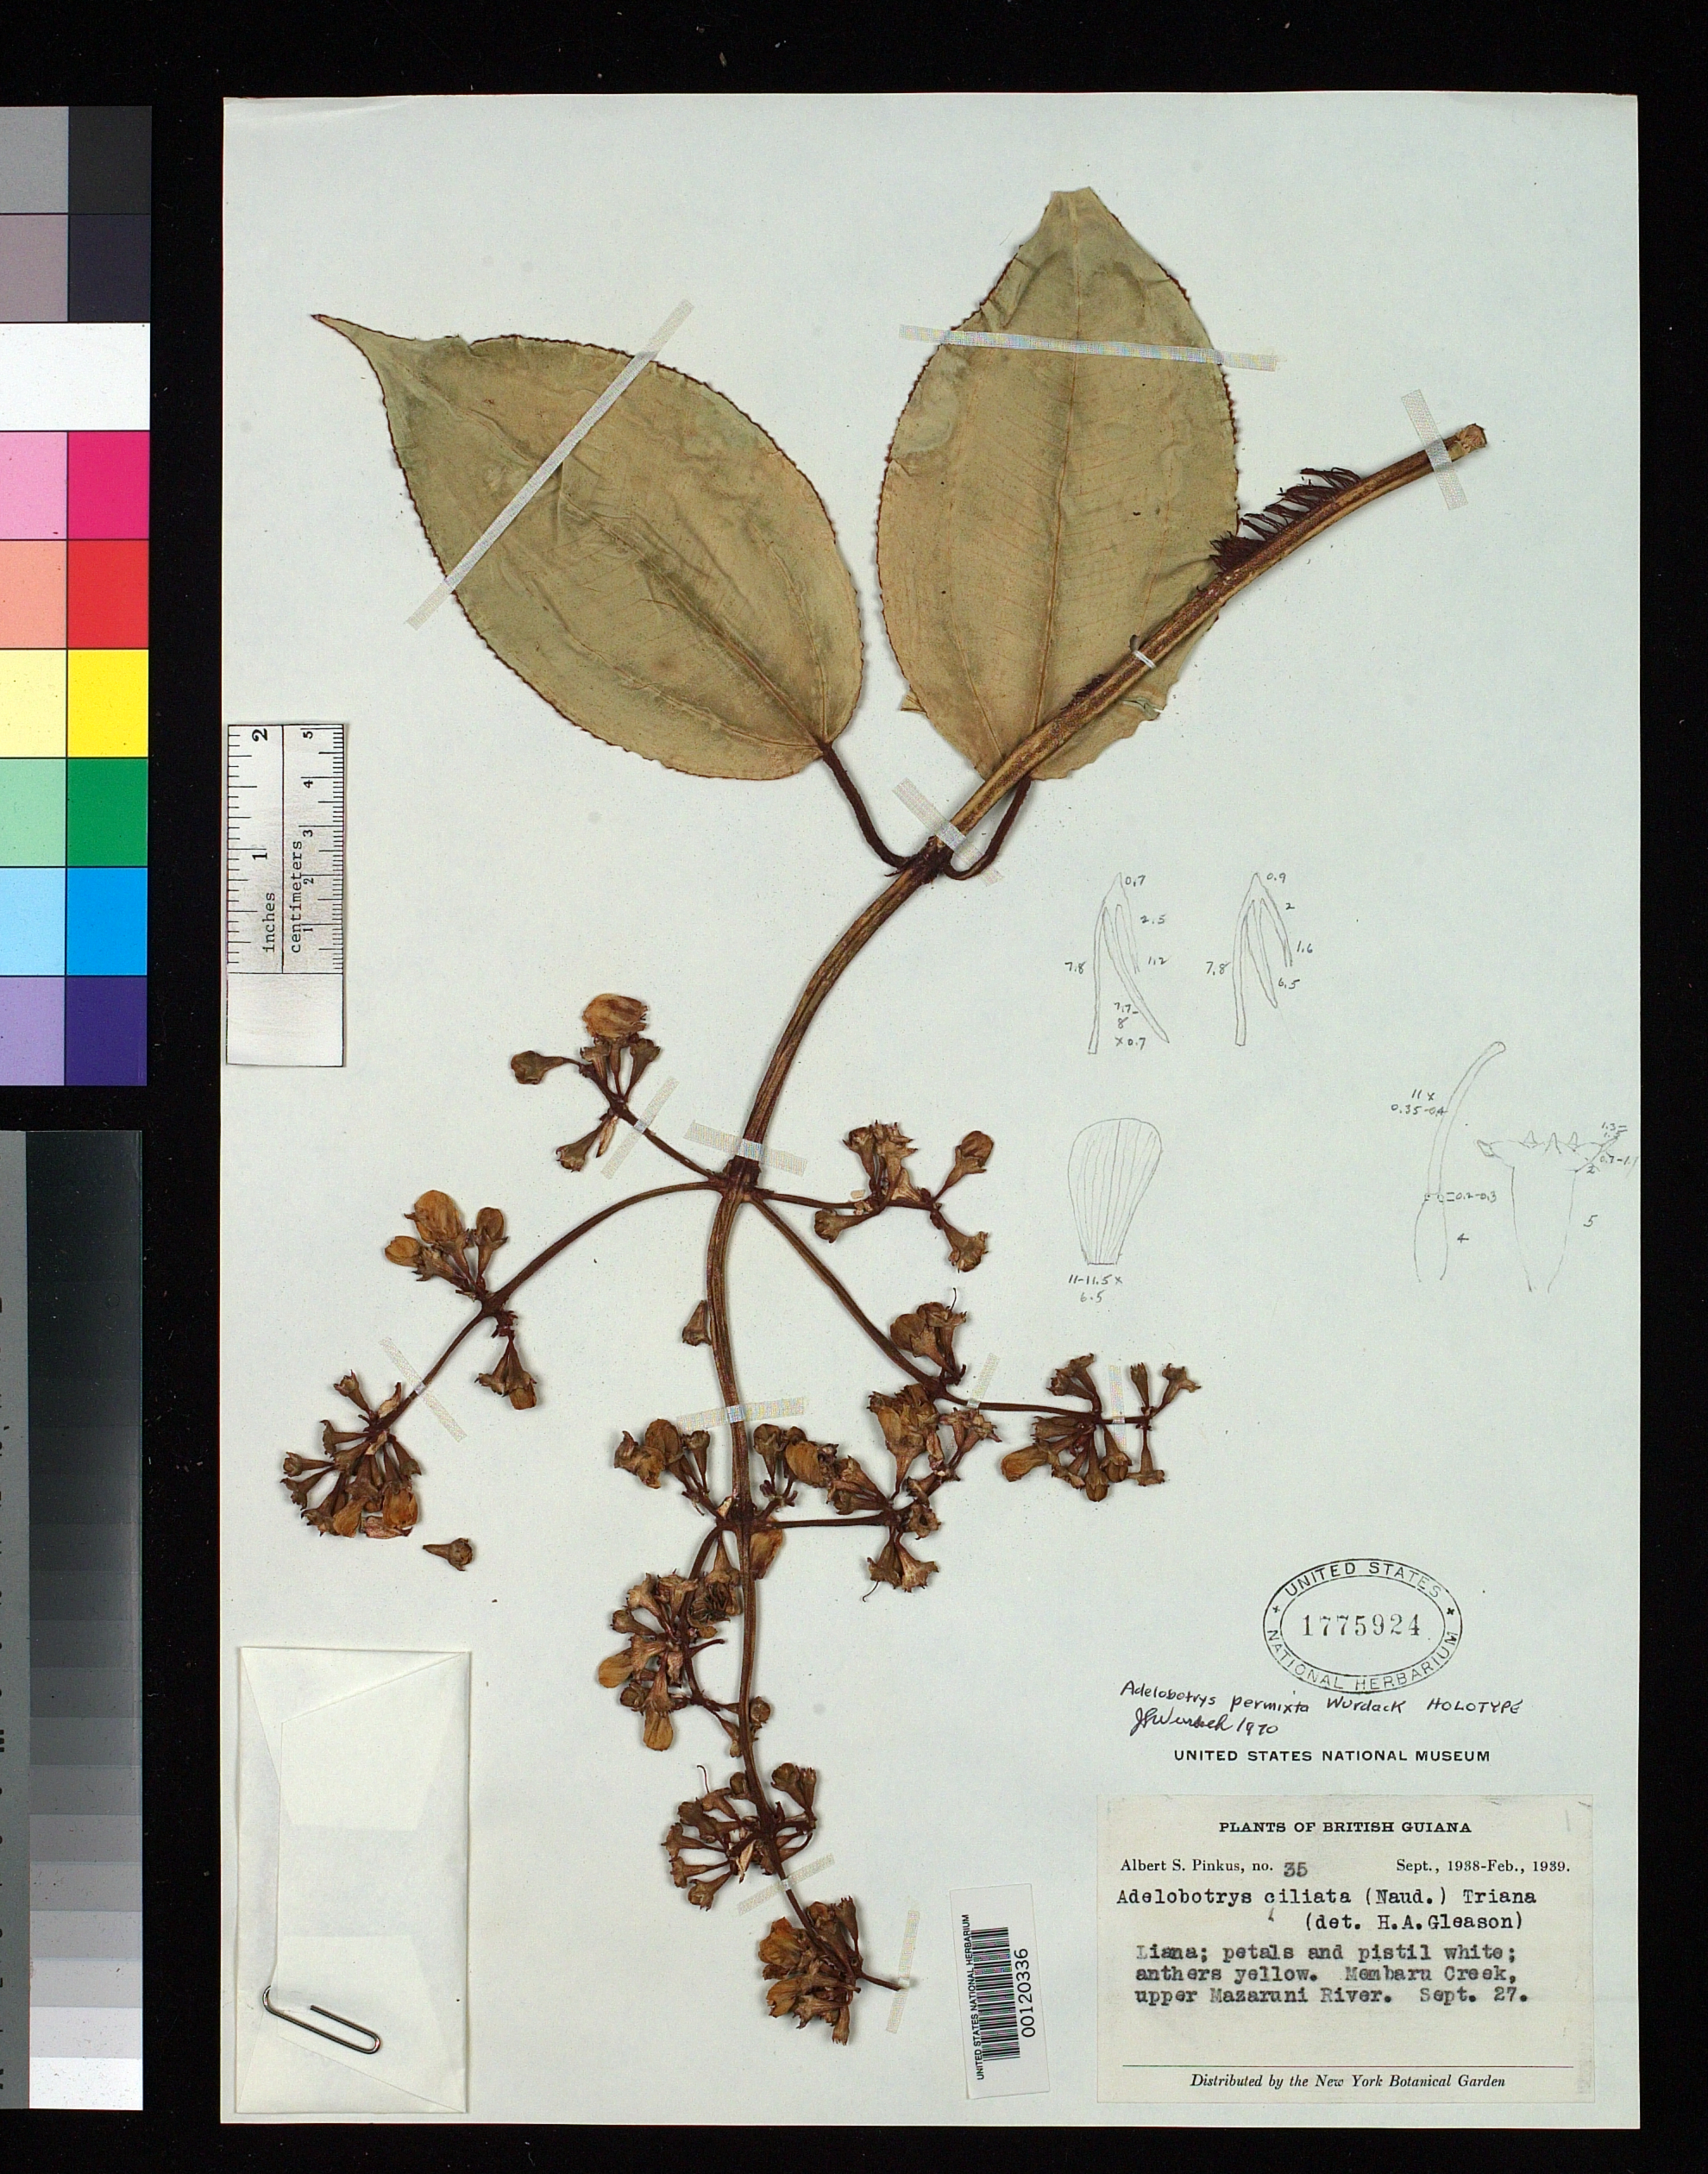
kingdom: Plantae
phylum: Tracheophyta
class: Magnoliopsida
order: Myrtales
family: Melastomataceae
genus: Adelobotrys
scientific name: Adelobotrys permixta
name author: Wurdack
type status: Holotype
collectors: A. Pinkus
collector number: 35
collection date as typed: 27 Sep 1938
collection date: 1938-09-27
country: Guyana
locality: Mazaruni River, Membaru Creek.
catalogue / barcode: US 1775924